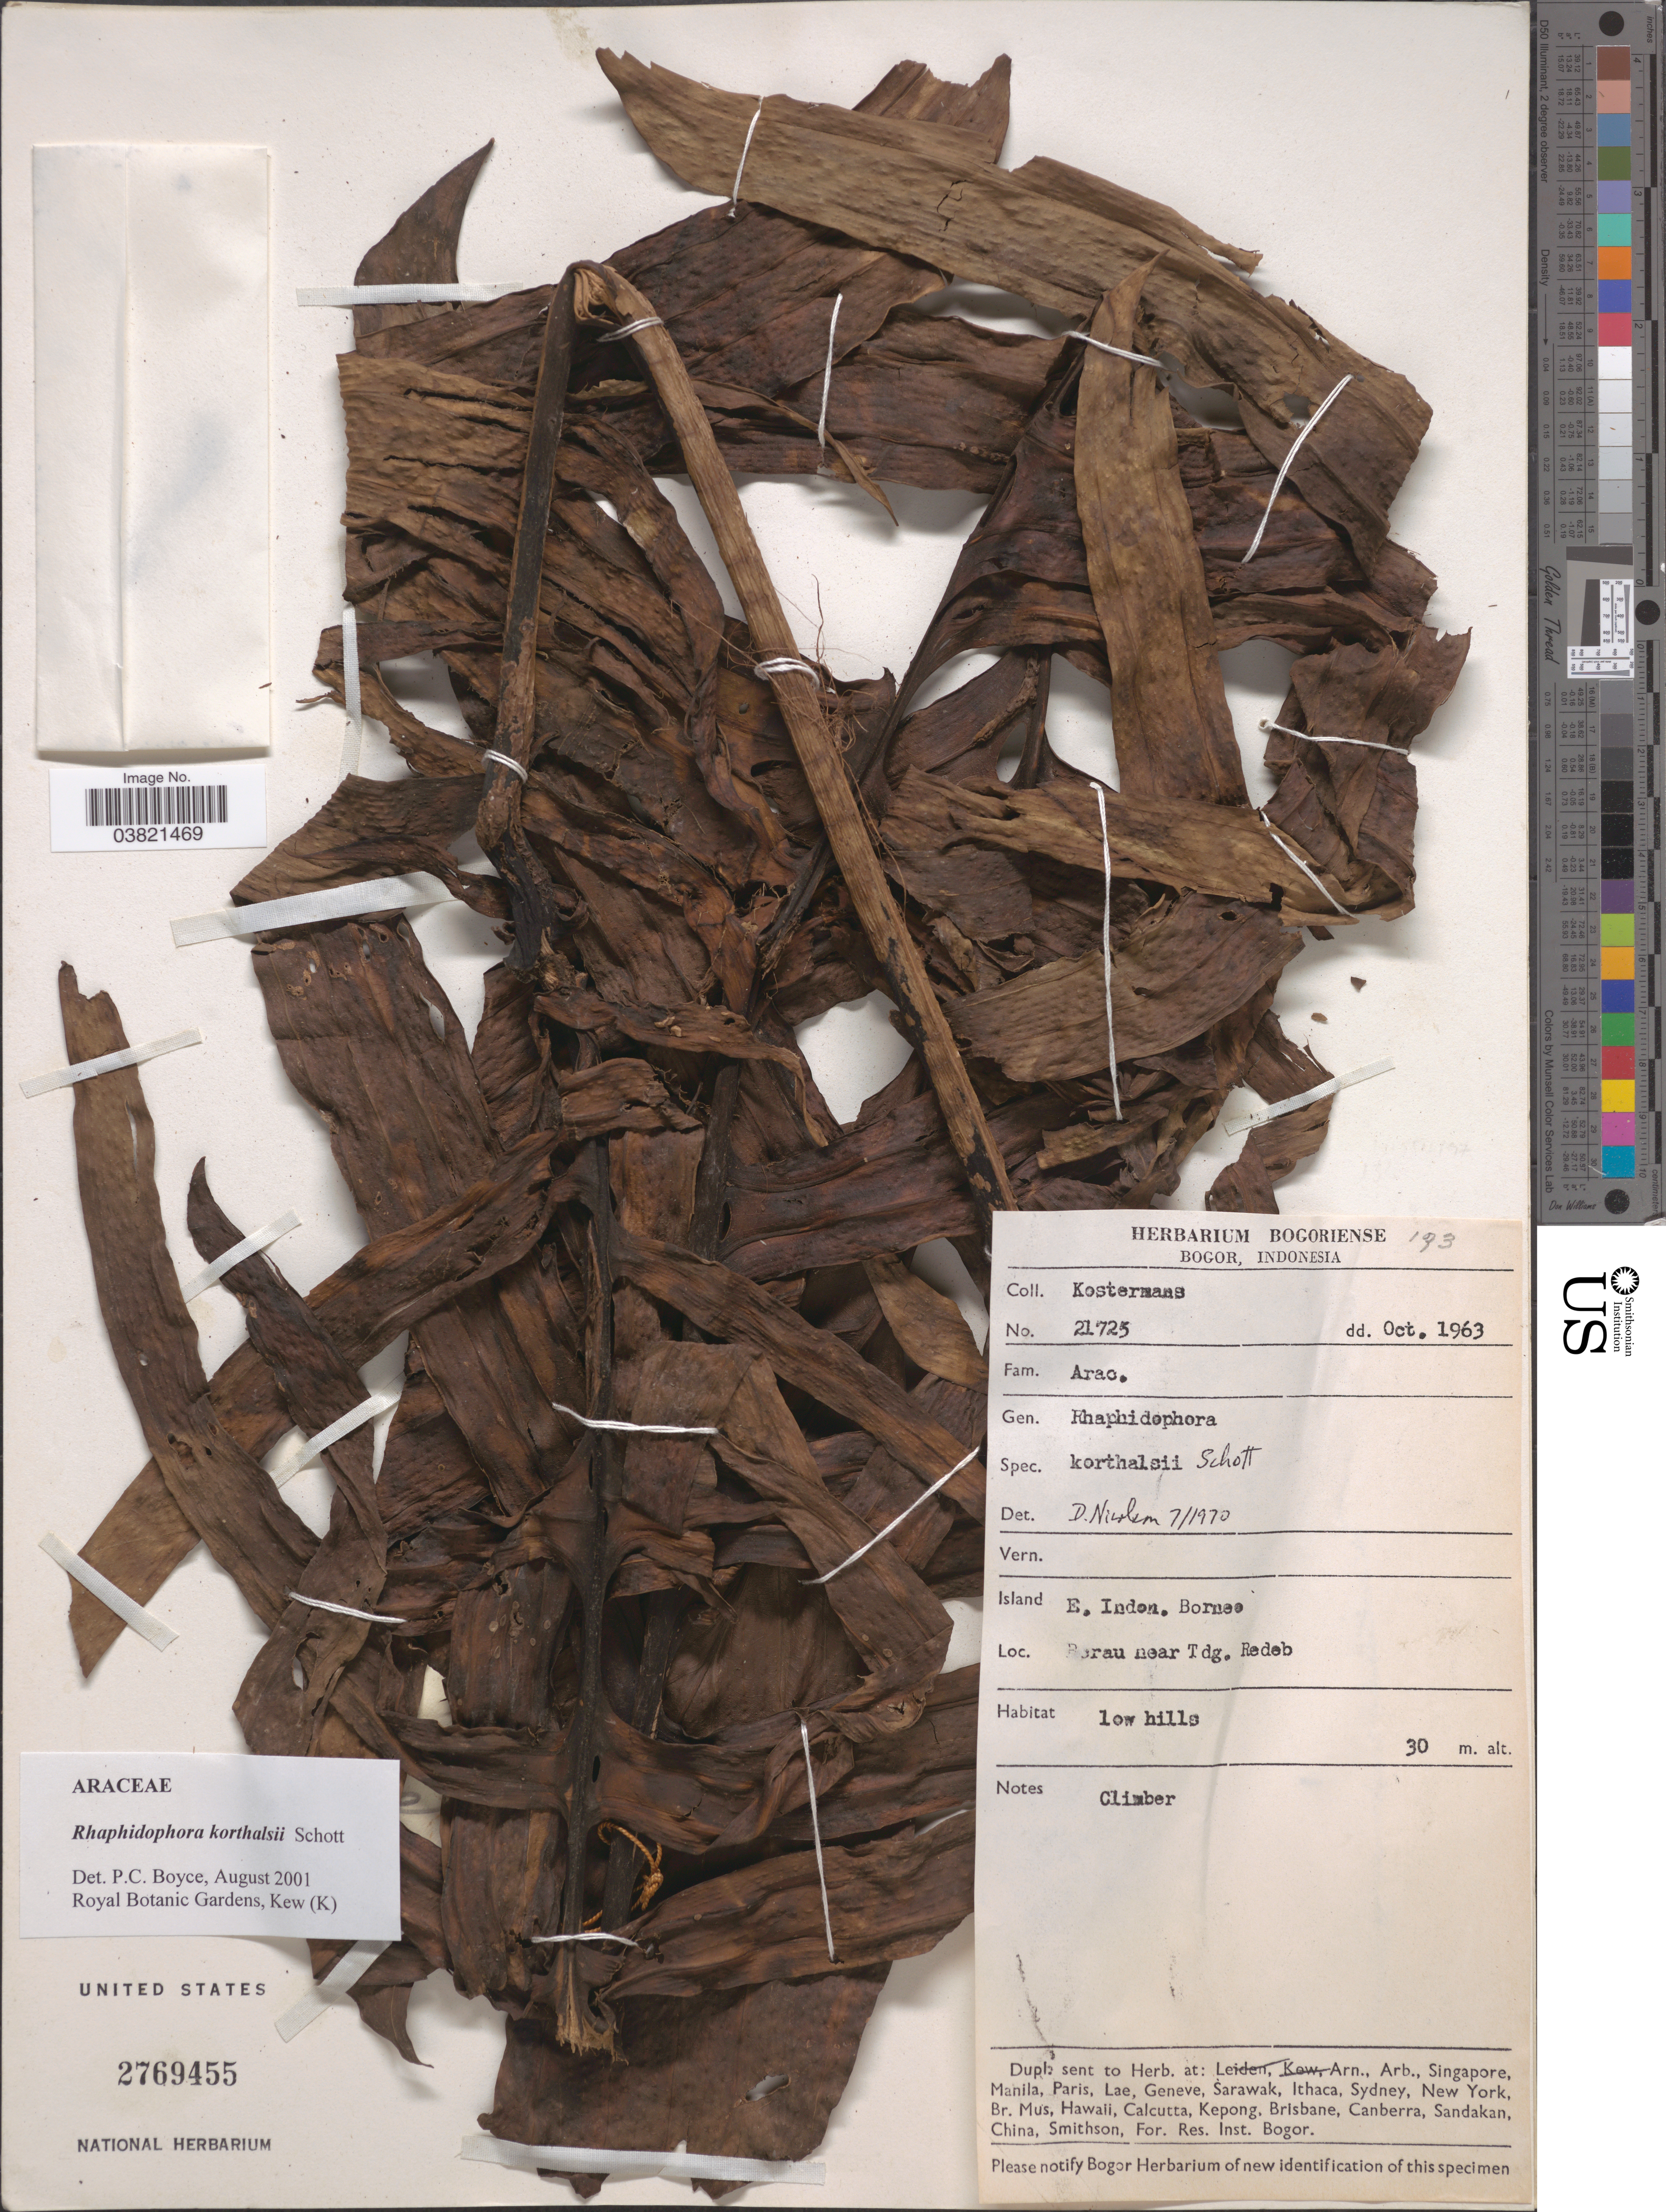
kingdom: Plantae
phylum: Tracheophyta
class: Liliopsida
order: Alismatales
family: Araceae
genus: Rhaphidophora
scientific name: Rhaphidophora korthalsii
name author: Schott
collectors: Kostermans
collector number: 21725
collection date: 1963-10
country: Indonesia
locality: Island E. Inden. Borneo. Berau near Tdg. Redeb.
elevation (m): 30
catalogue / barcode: US 2769455